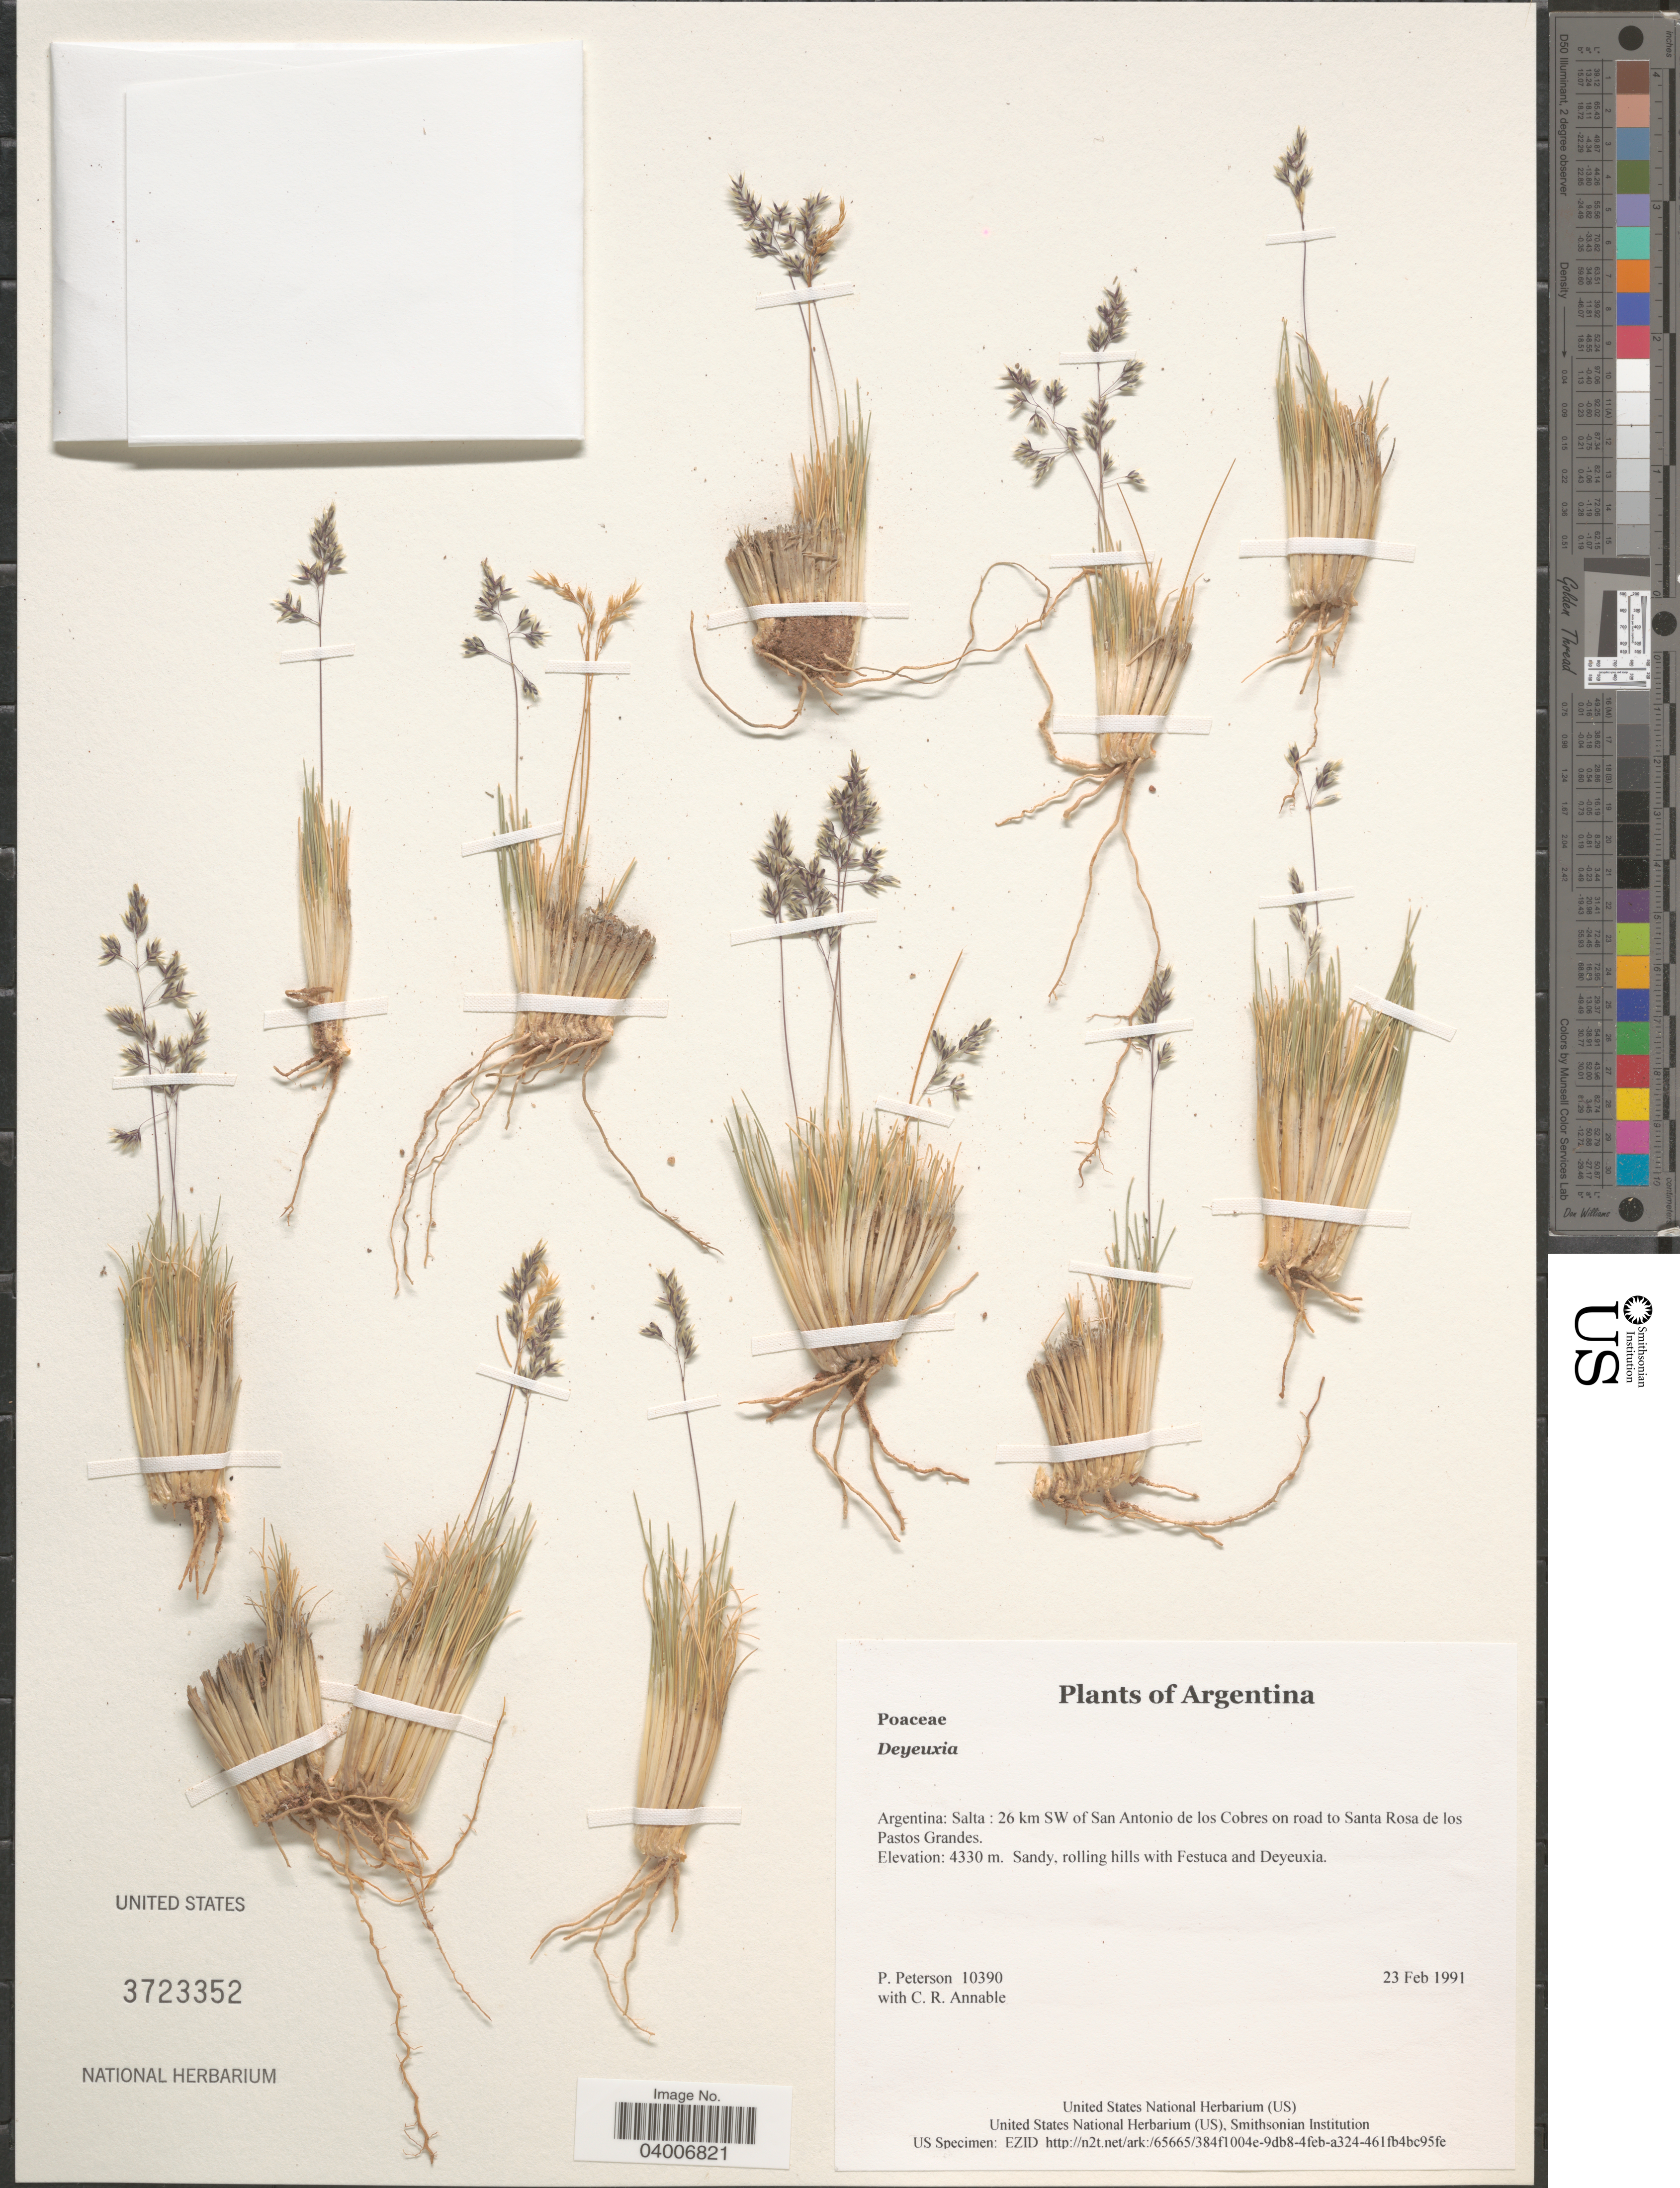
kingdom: Plantae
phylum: Tracheophyta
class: Liliopsida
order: Poales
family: Poaceae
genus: Cinnagrostis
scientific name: Cinnagrostis sp.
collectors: P. Peterson & C. R. Annable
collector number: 10390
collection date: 1991-02-23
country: Argentina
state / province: Salta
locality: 26 km SW of San Antonio de los Cobres on road to Santa Rosa de los Pastos Grandes.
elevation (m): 4330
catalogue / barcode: US 3723352